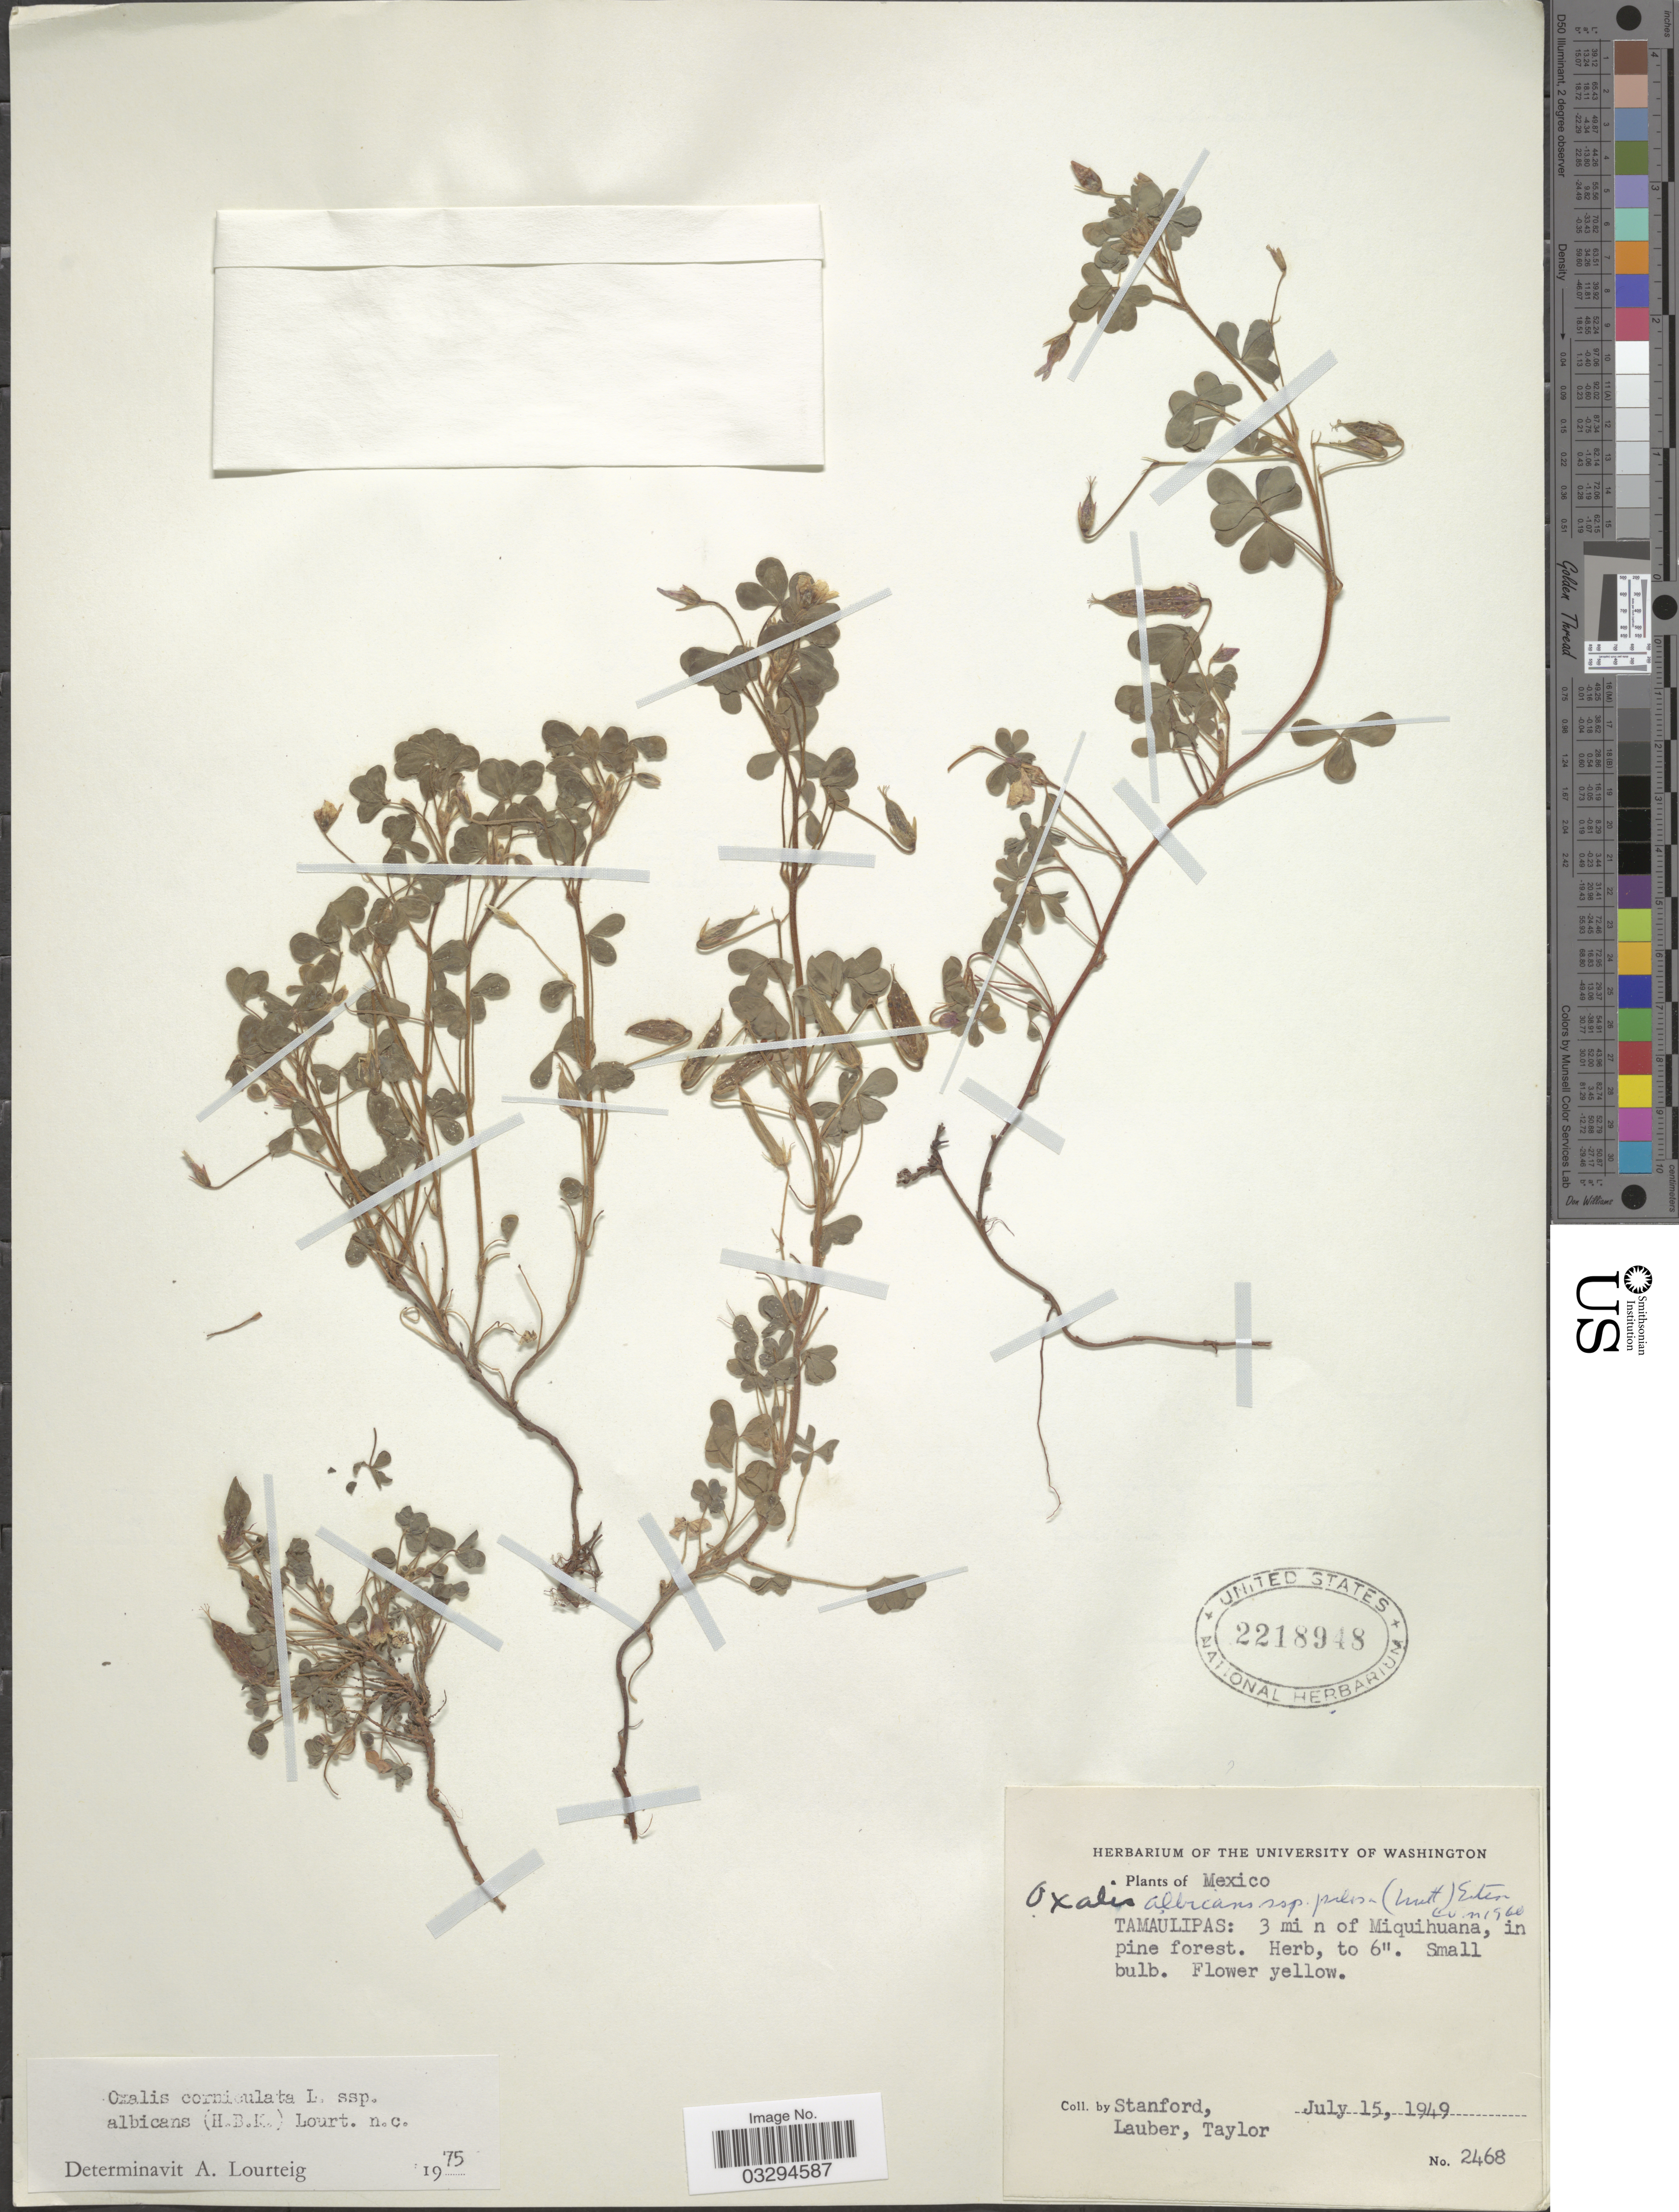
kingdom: Plantae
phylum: Tracheophyta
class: Magnoliopsida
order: Oxalidales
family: Oxalidaceae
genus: Oxalis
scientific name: Oxalis corniculata subsp. albicans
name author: (Kunth) Lourteig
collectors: -. Stanford, Lauber, -- & -- Taylor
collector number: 2468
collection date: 1949-07-15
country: Mexico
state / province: Tamaulipas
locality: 3 mi n of Miquihuana.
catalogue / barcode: US 2218948